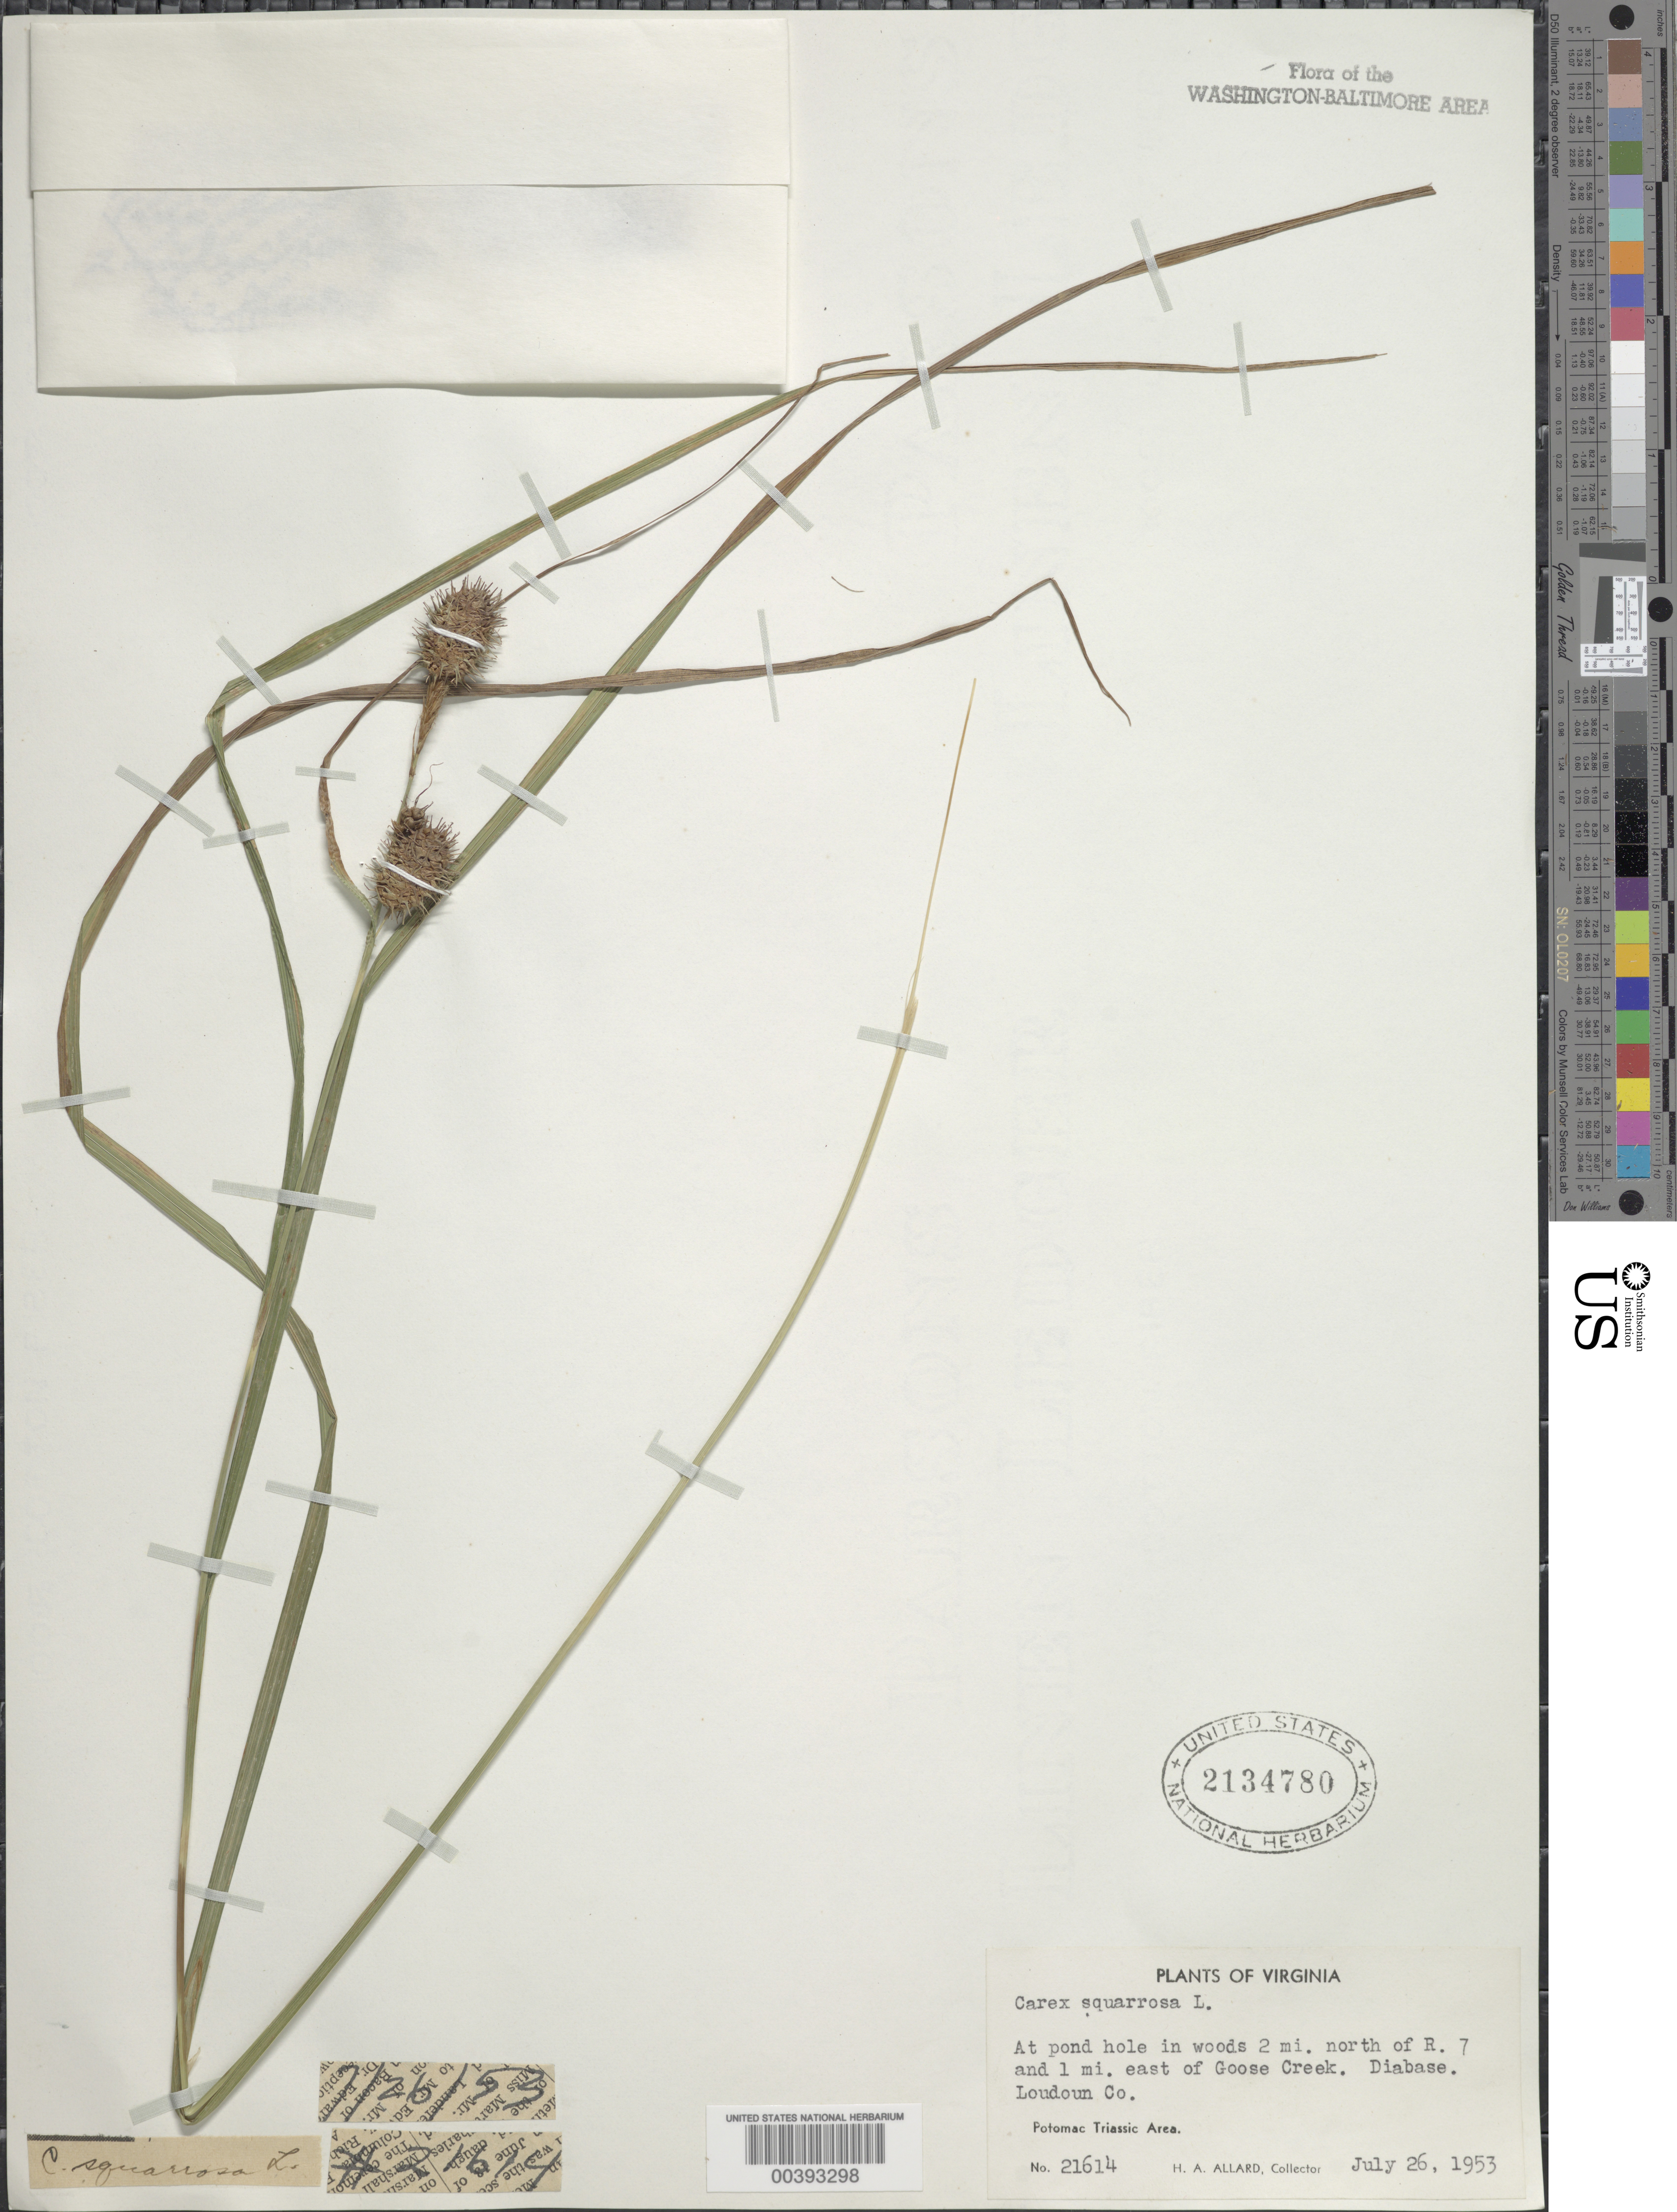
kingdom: Plantae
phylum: Tracheophyta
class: Liliopsida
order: Poales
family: Cyperaceae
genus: Carex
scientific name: Carex squarrosa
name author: L.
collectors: H. A. Allard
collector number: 21614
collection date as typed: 26 Jul 1953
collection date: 1953-07-26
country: United States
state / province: Virginia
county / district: Loudoun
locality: North of Route 7 and east of Goose Creek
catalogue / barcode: US 2134780